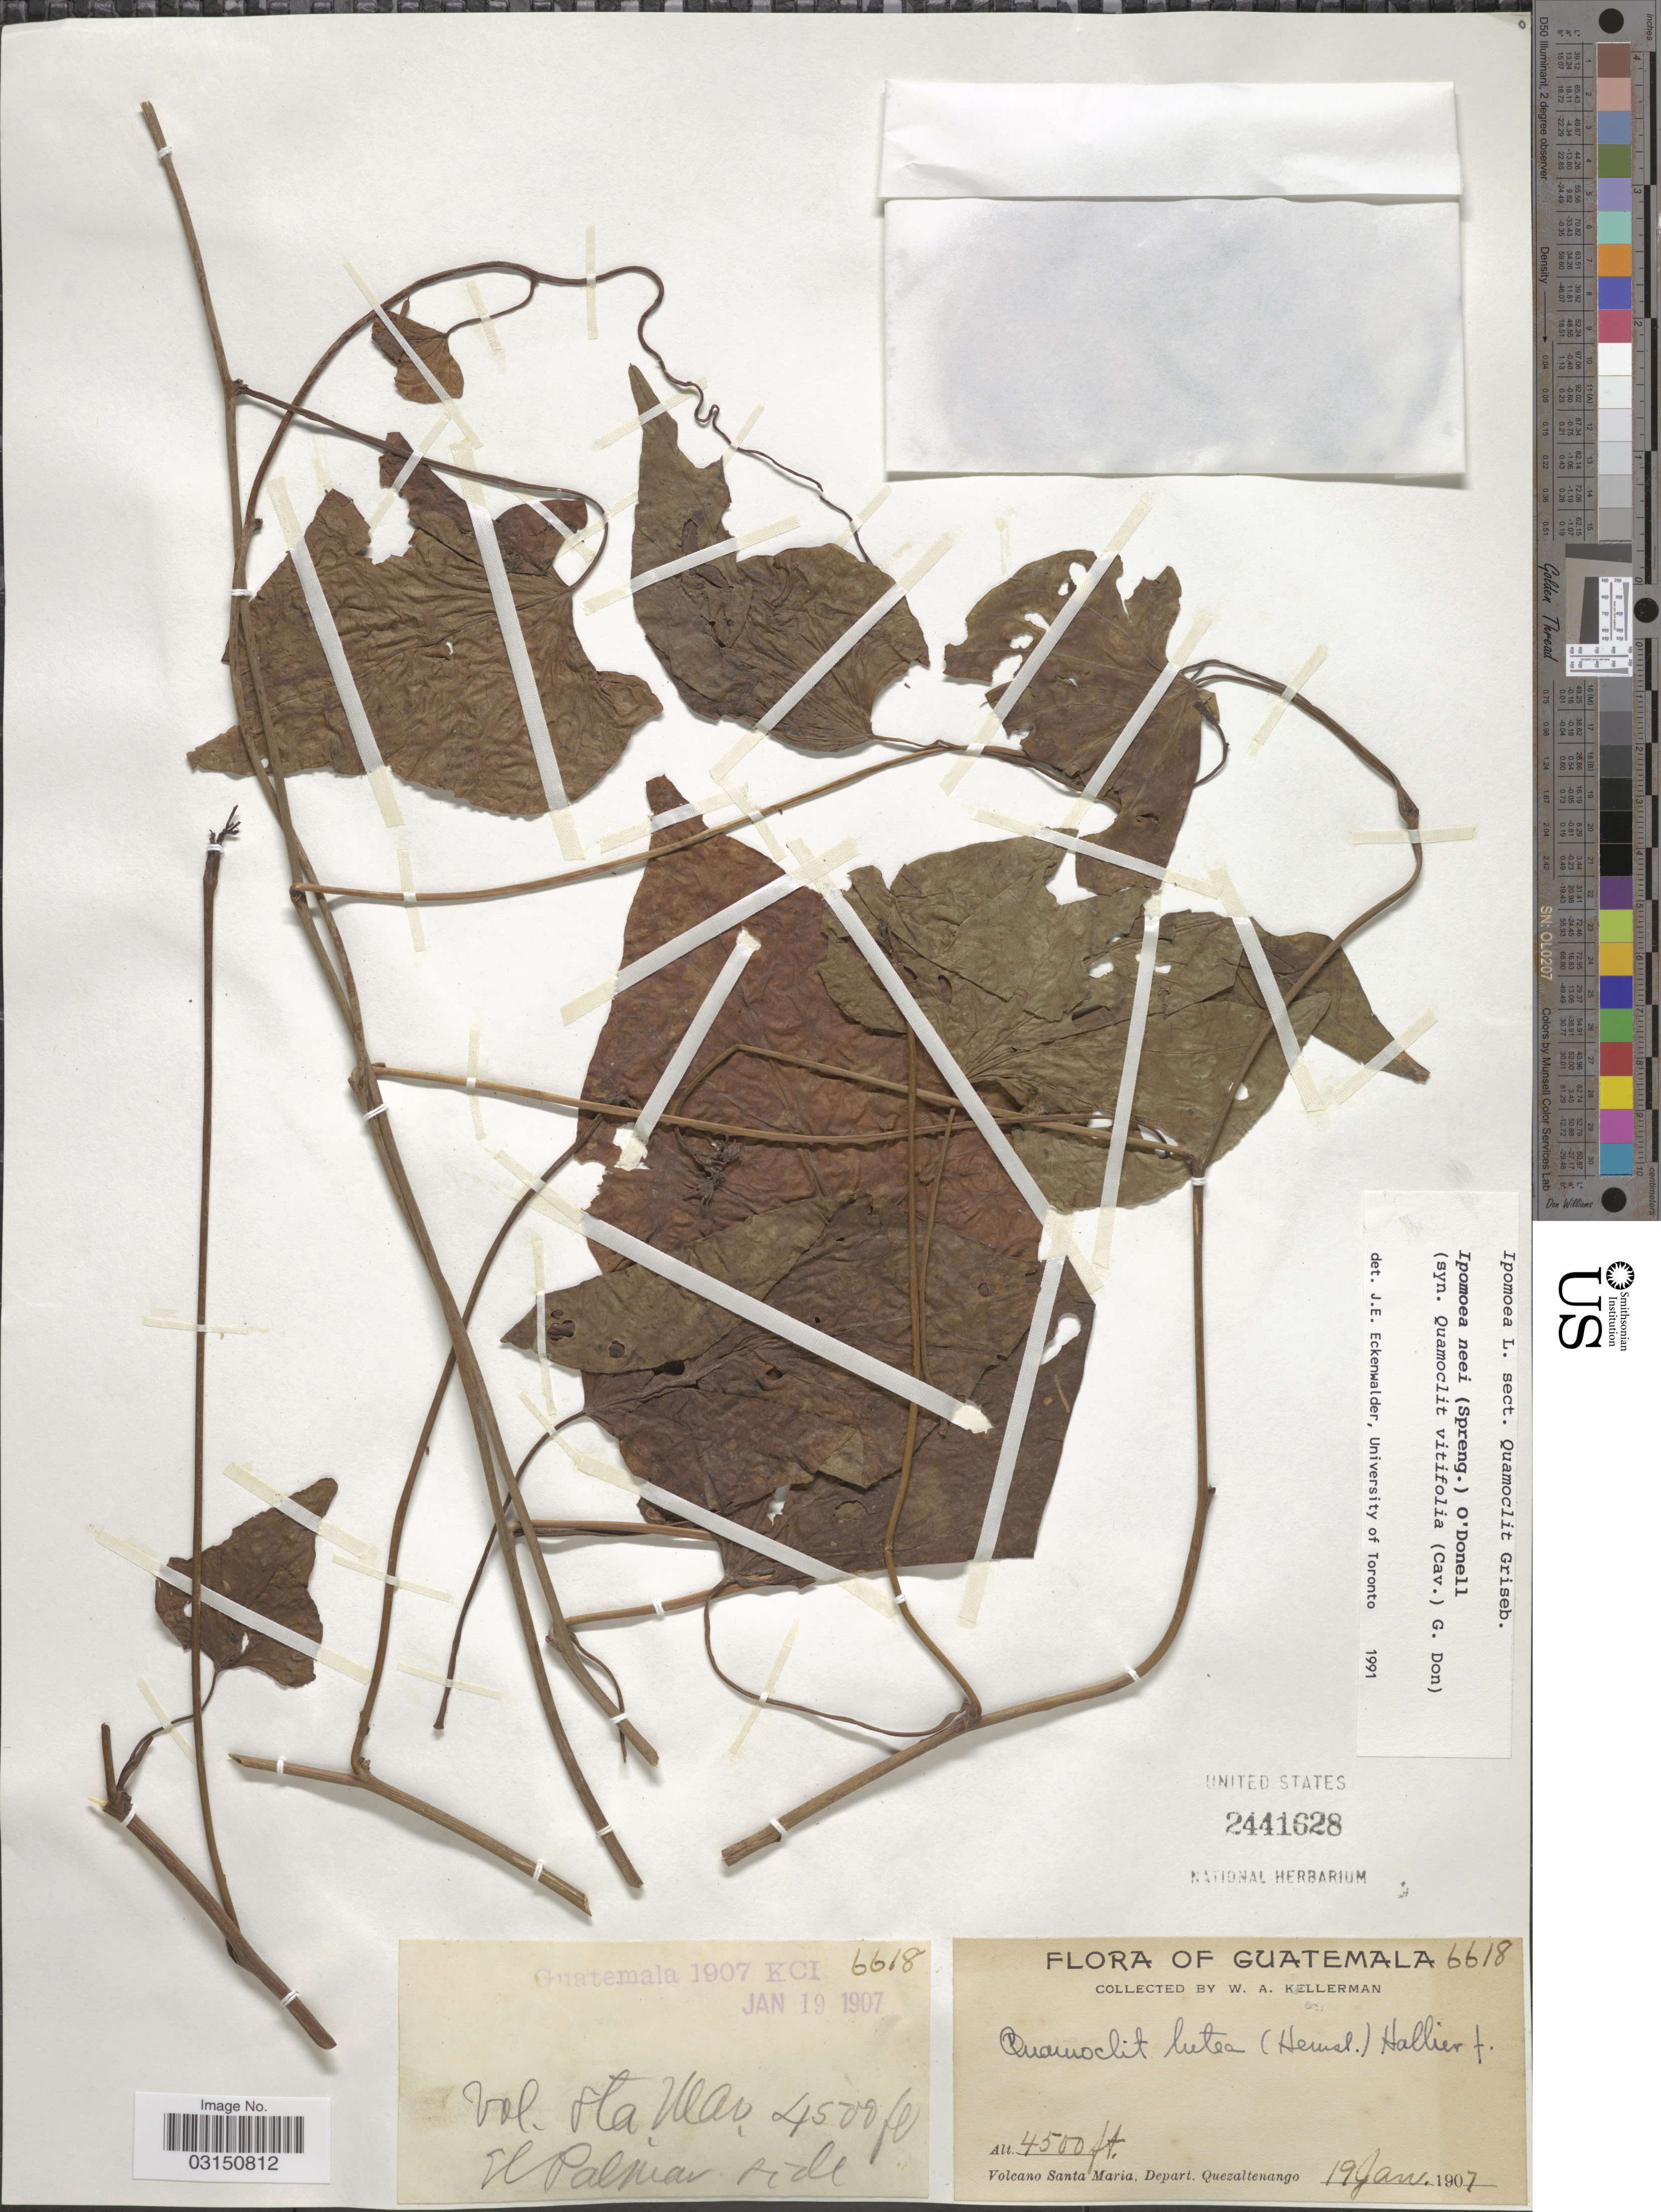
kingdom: Plantae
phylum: Tracheophyta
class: Magnoliopsida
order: Solanales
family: Convolvulaceae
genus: Ipomoea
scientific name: Ipomoea neei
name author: (Spreng.) O'Donell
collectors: W. Kellerman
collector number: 6618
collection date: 1907-01-19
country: Guatemala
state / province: Quetzaltenango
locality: Volcan Santa Maria, Depart. Quezaltenango. El Palmar side.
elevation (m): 1372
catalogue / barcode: US 2441628